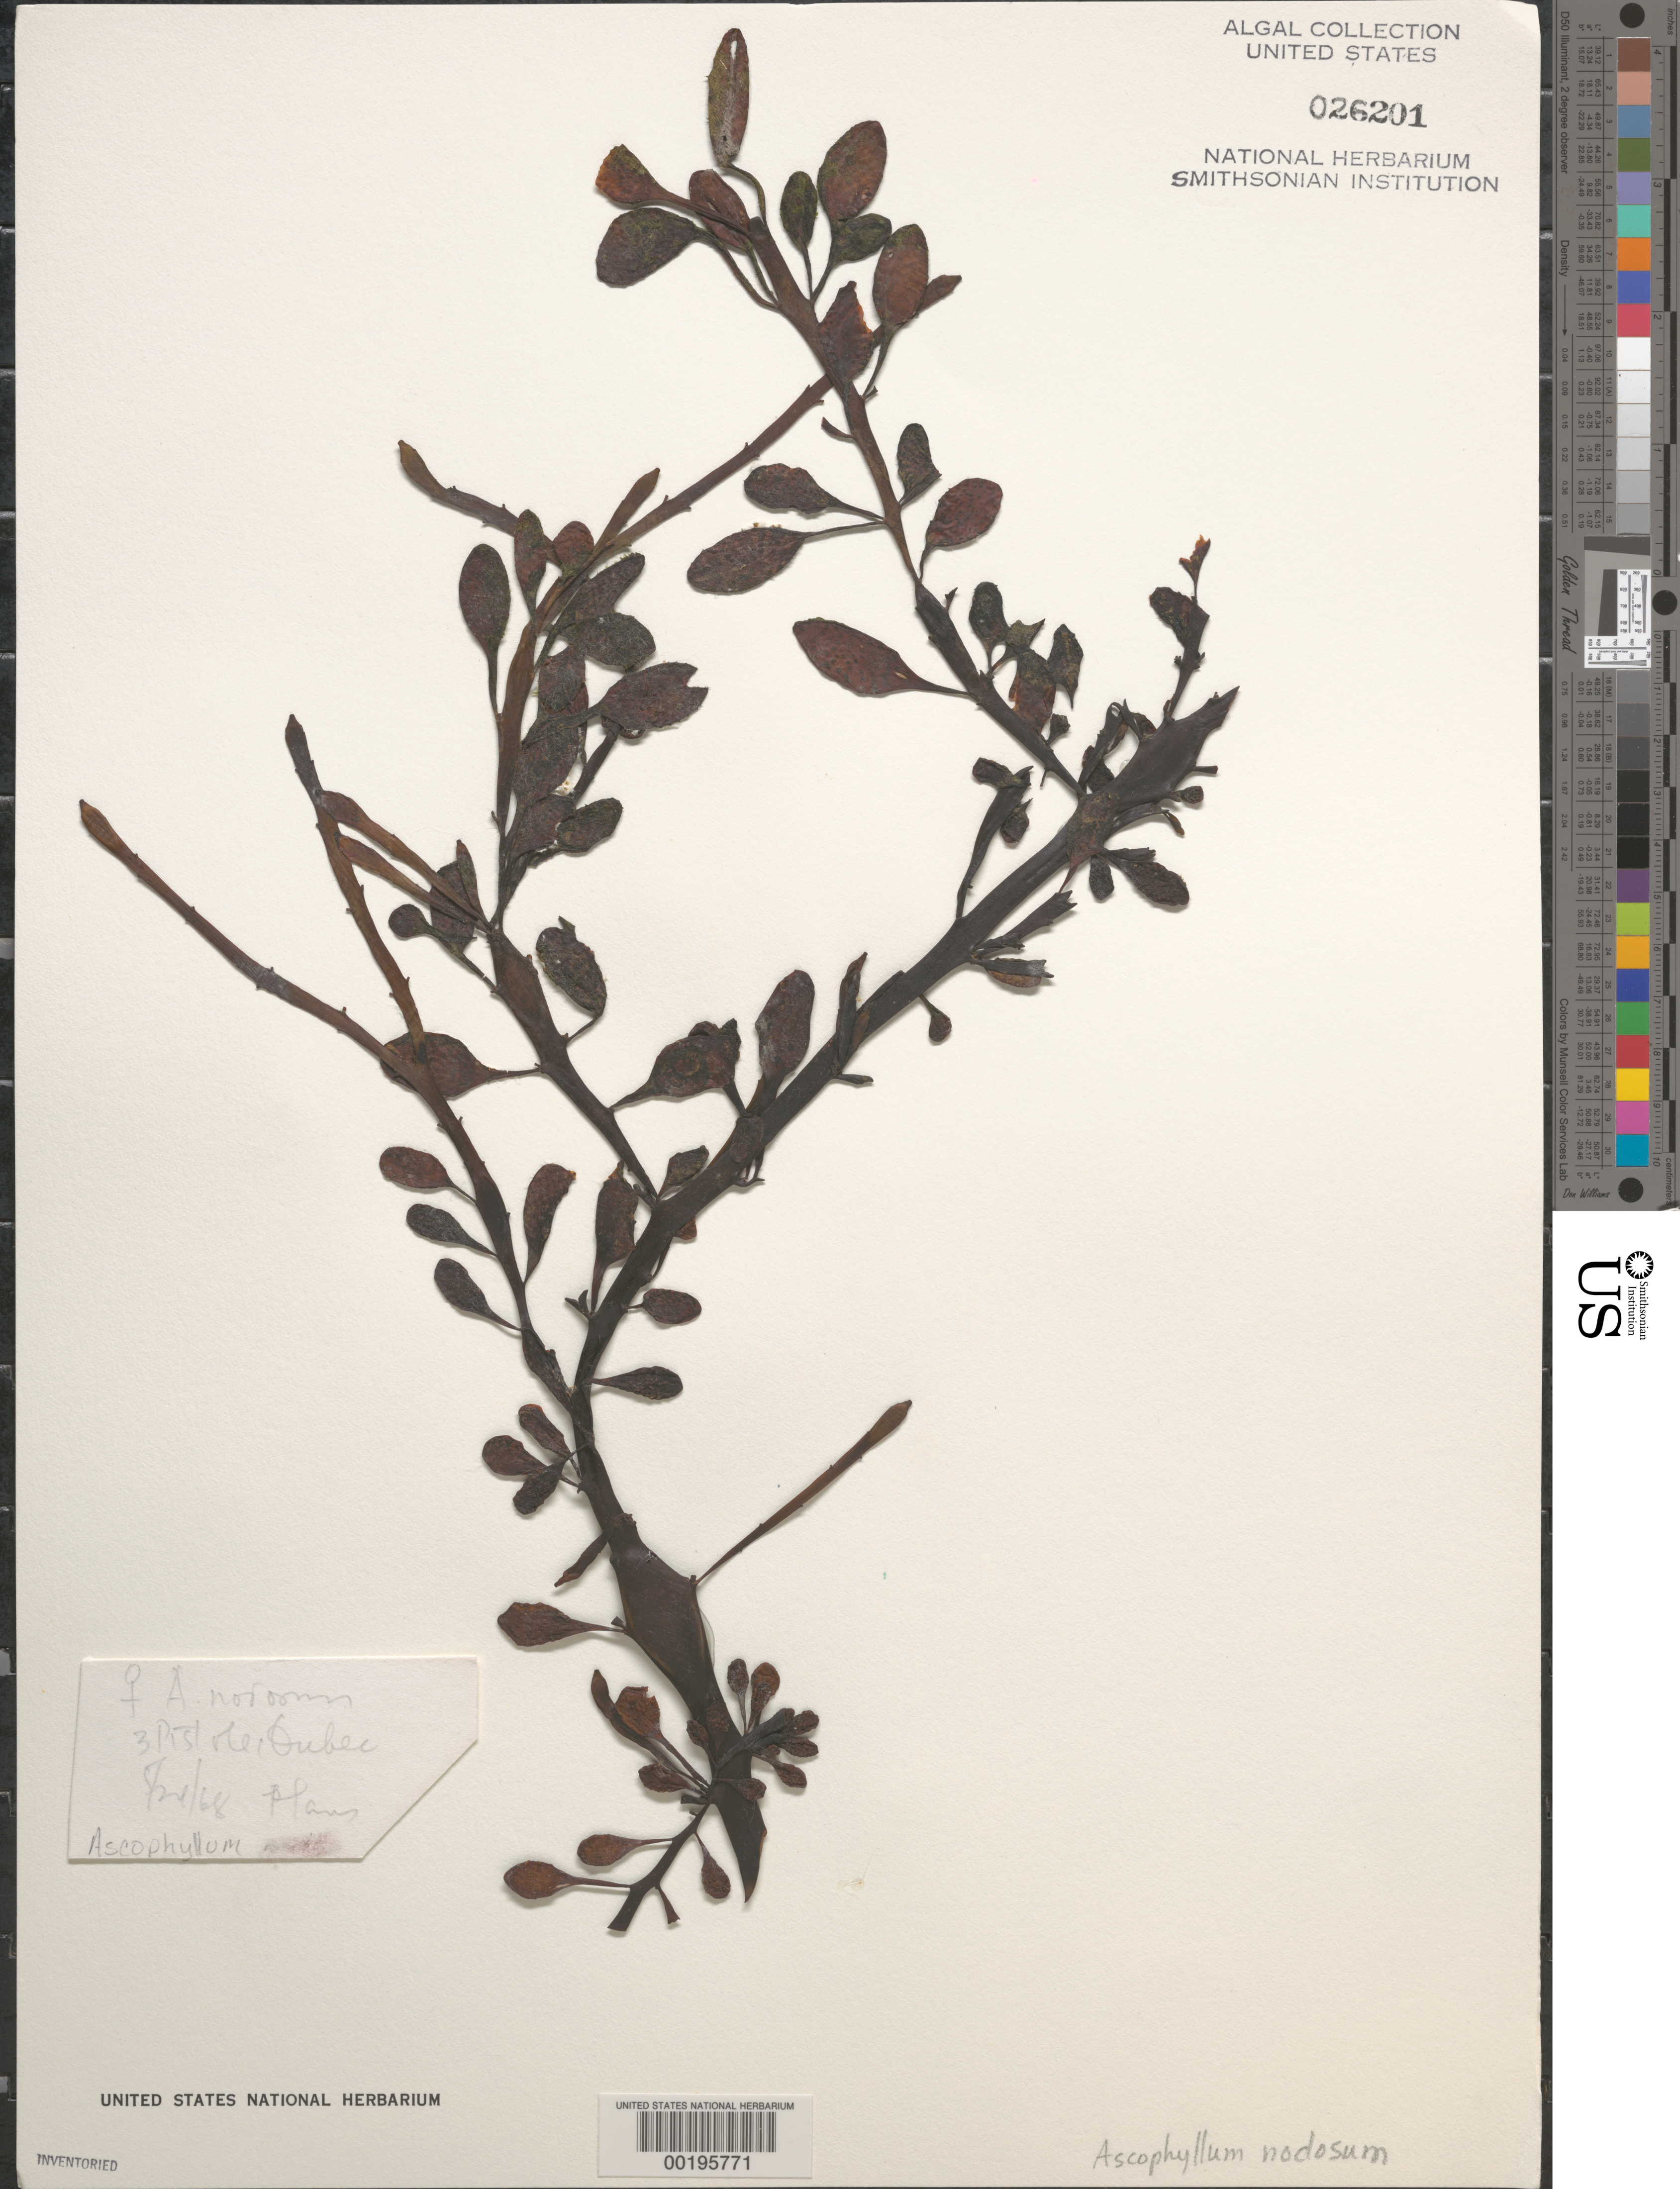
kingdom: Chromista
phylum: Ochrophyta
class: Phaeophyceae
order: Fucales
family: Fucaceae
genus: Ascophyllum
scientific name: Ascophyllum nodosum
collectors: P. Hans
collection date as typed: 24 May 1968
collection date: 1968-05-24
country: Canada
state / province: Quebec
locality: Trois pistoles, riviere du loup county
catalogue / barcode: US 26201